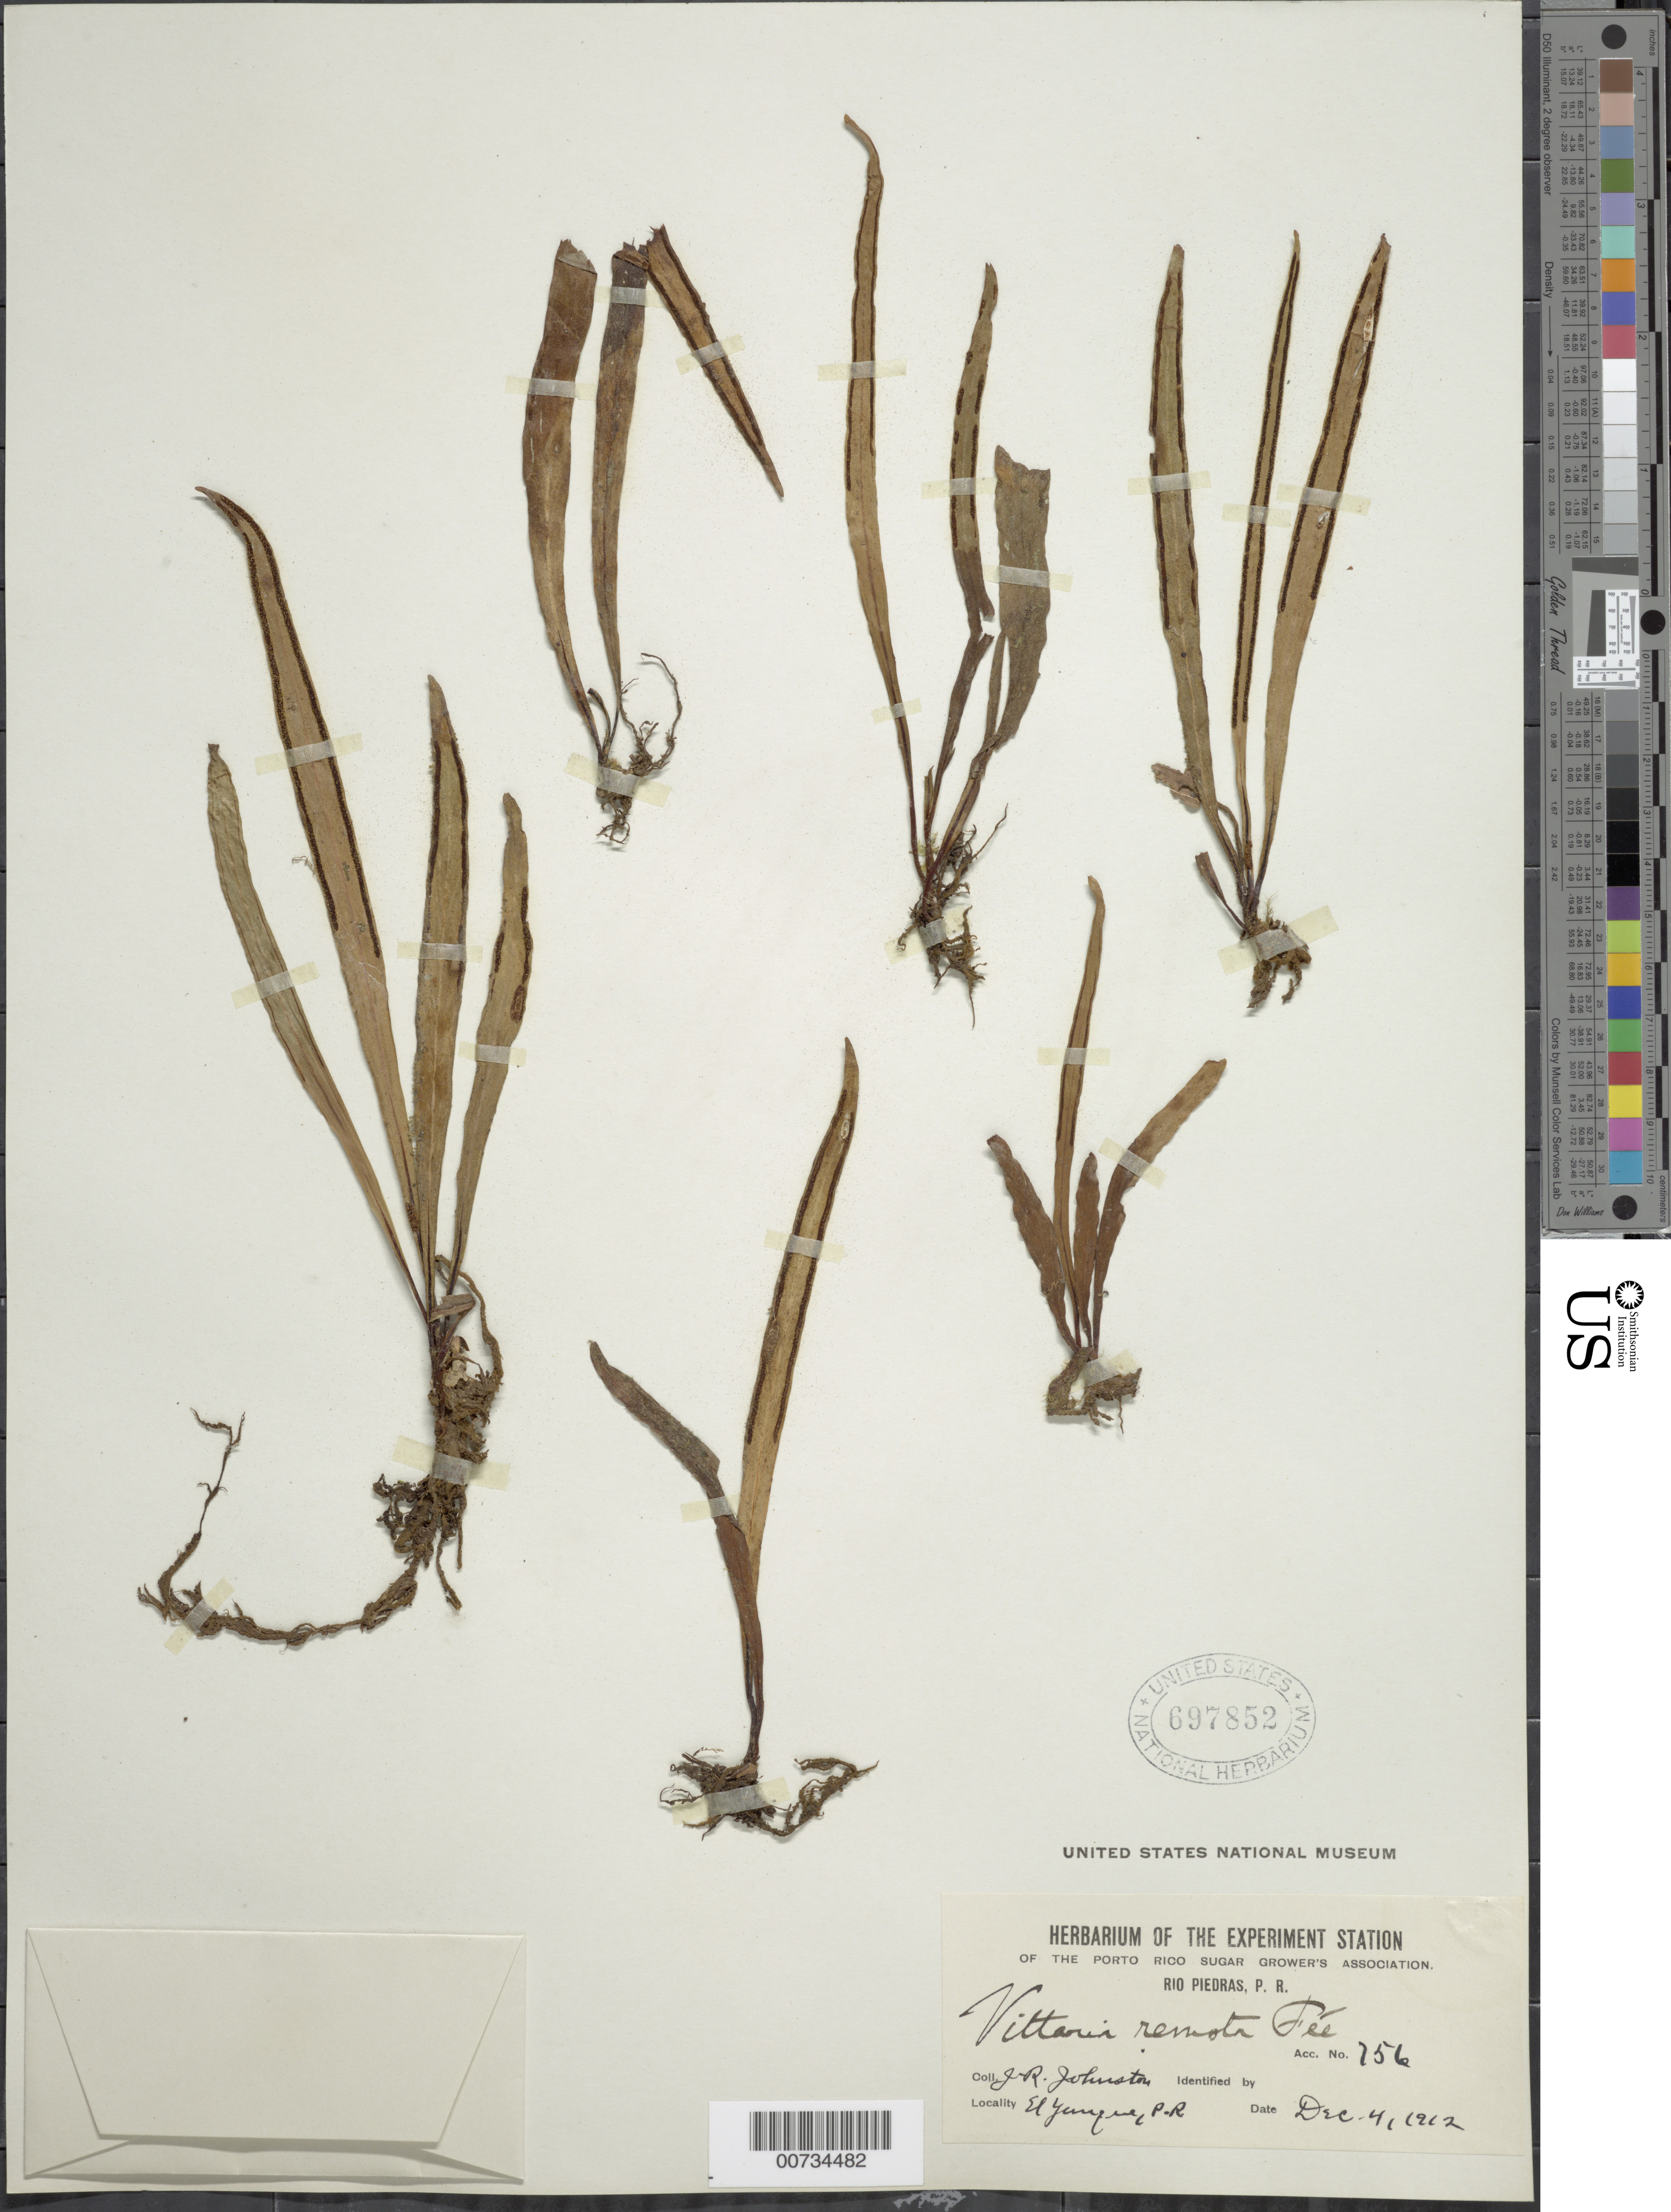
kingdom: Plantae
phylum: Tracheophyta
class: Polypodiopsida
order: Polypodiales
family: Pteridaceae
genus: Radiovittaria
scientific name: Radiovittaria remota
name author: (Fée) E.H. Crane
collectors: J. Johnston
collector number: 756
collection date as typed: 04 Dec 1912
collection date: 1912-12-04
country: Puerto Rico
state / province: Río Grande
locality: El Yunque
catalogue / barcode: US 697852